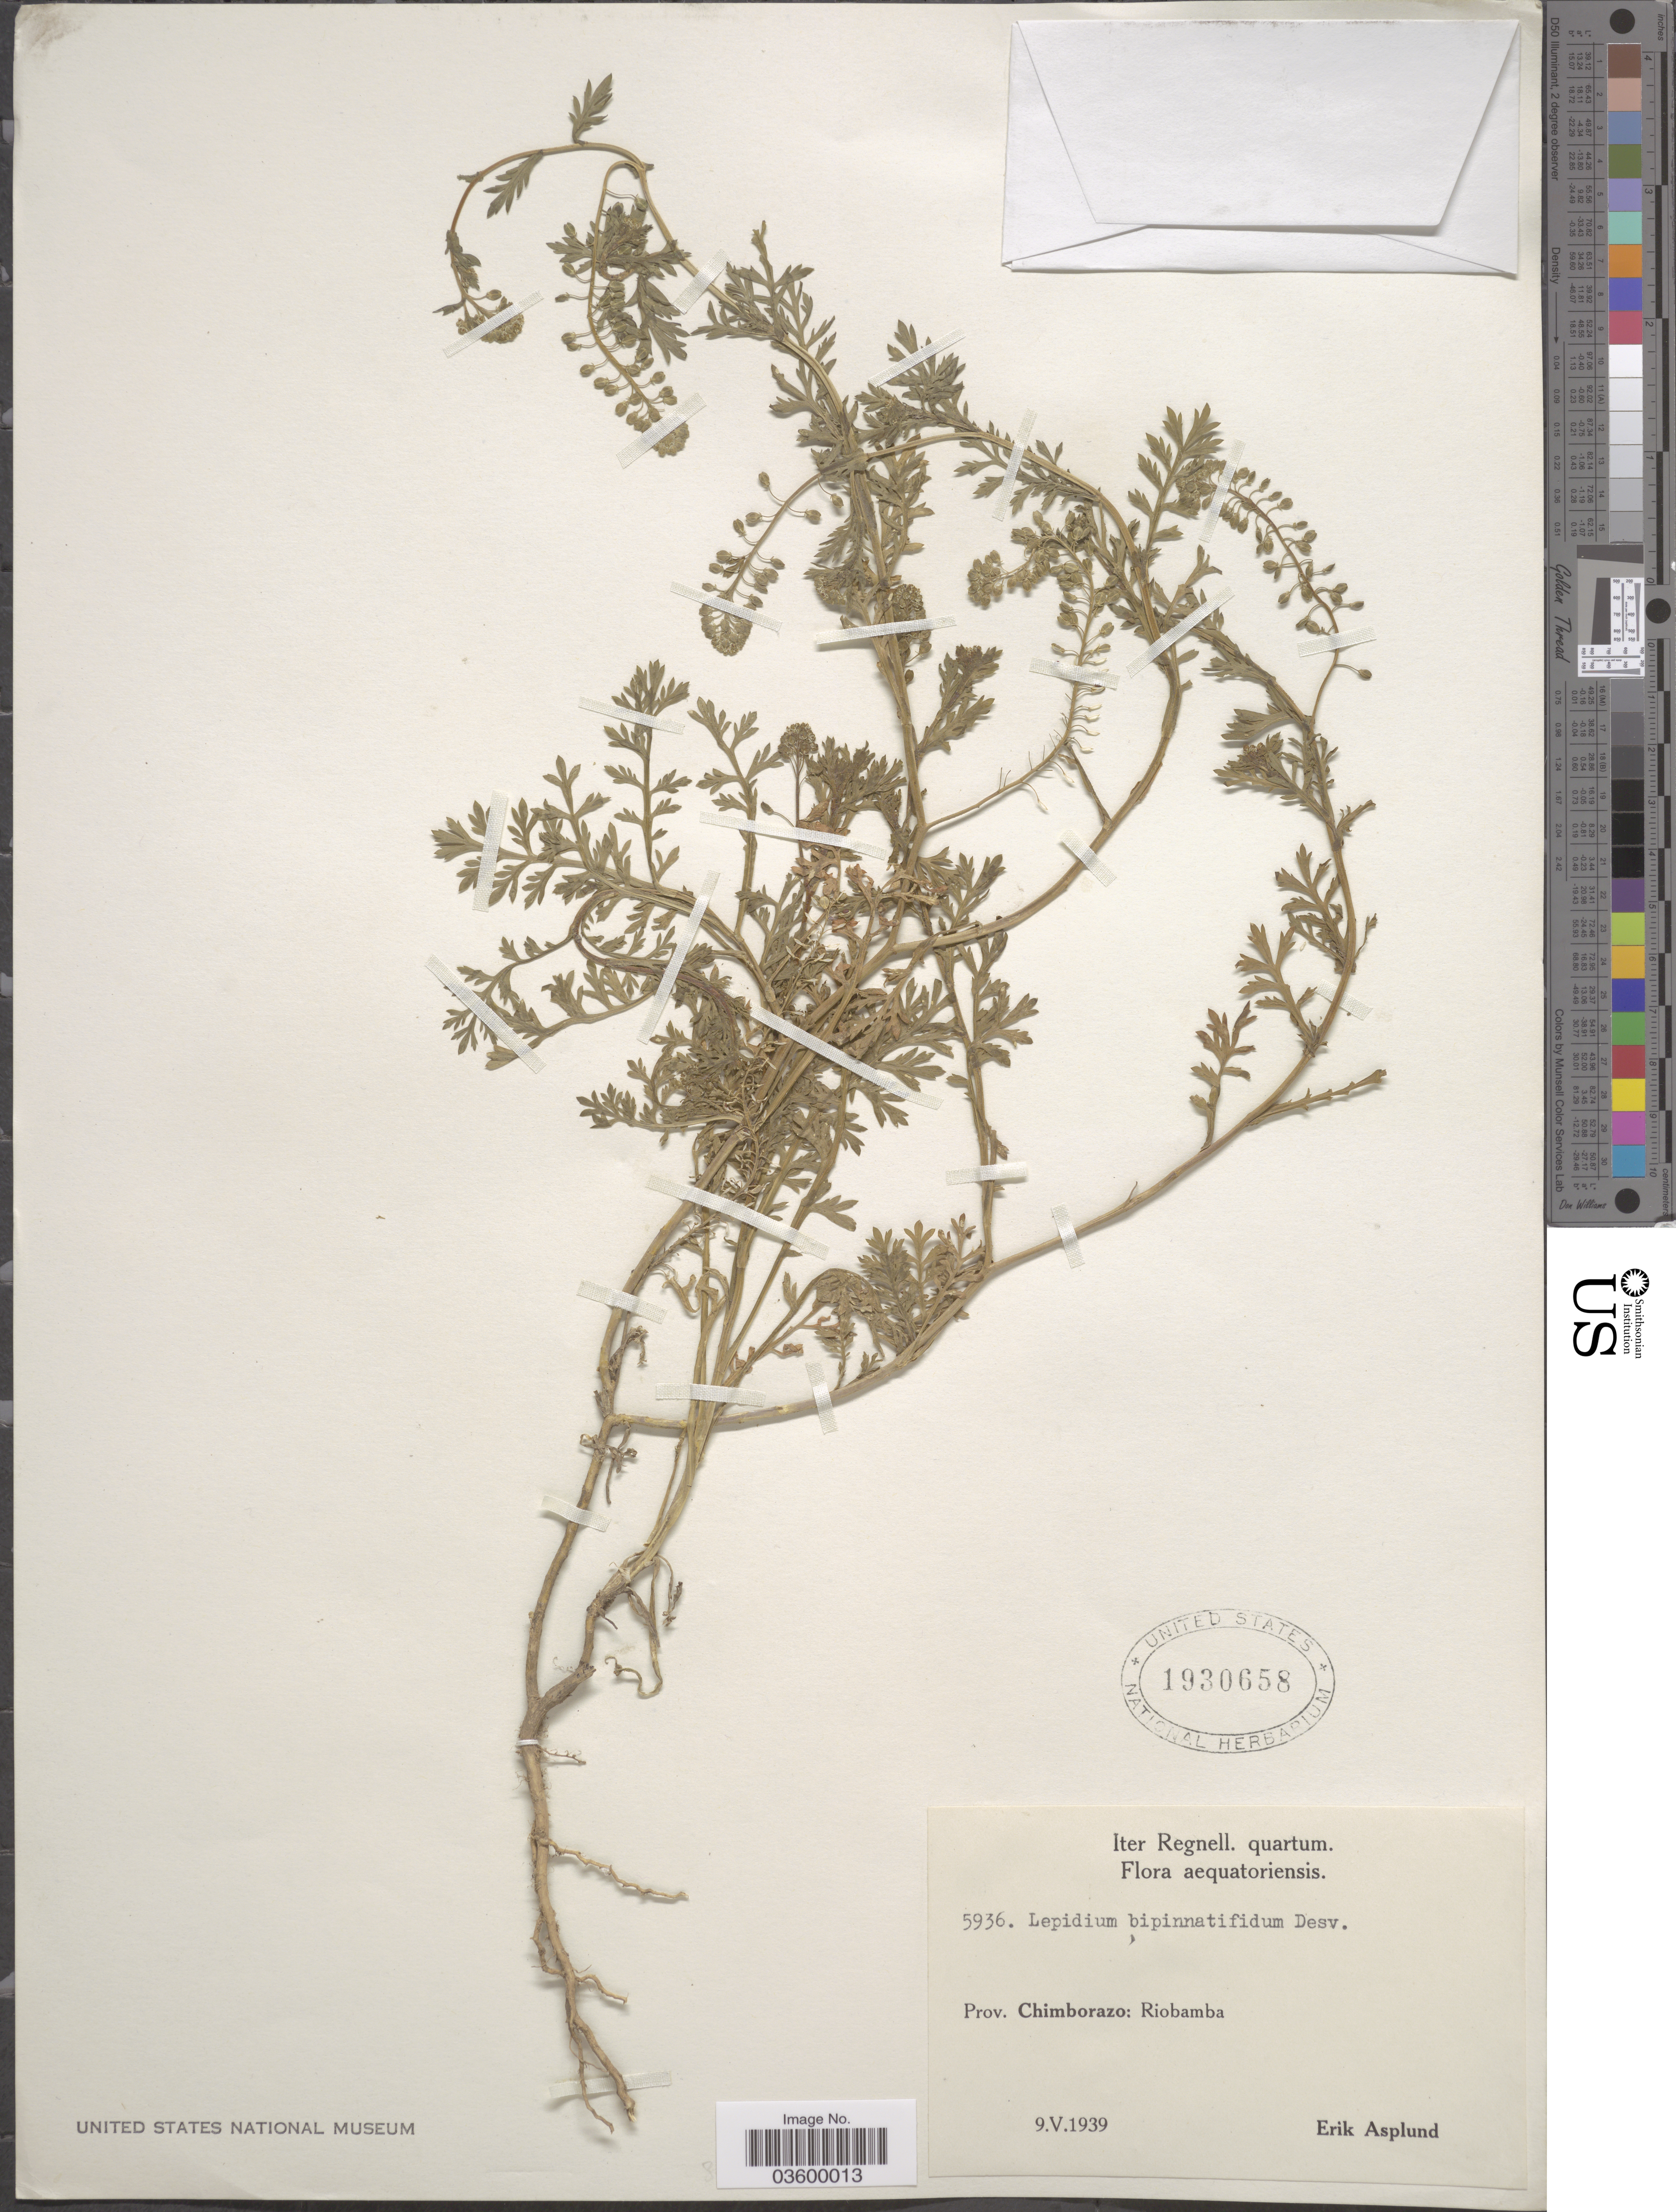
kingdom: Plantae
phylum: Tracheophyta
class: Magnoliopsida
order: Brassicales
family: Brassicaceae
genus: Lepidium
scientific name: Lepidium bipinnatifidum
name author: Desv.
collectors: E. Asplund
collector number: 5936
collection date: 1939-05-09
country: Ecuador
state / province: Chimborazo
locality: Riobamba.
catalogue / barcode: US 1930658